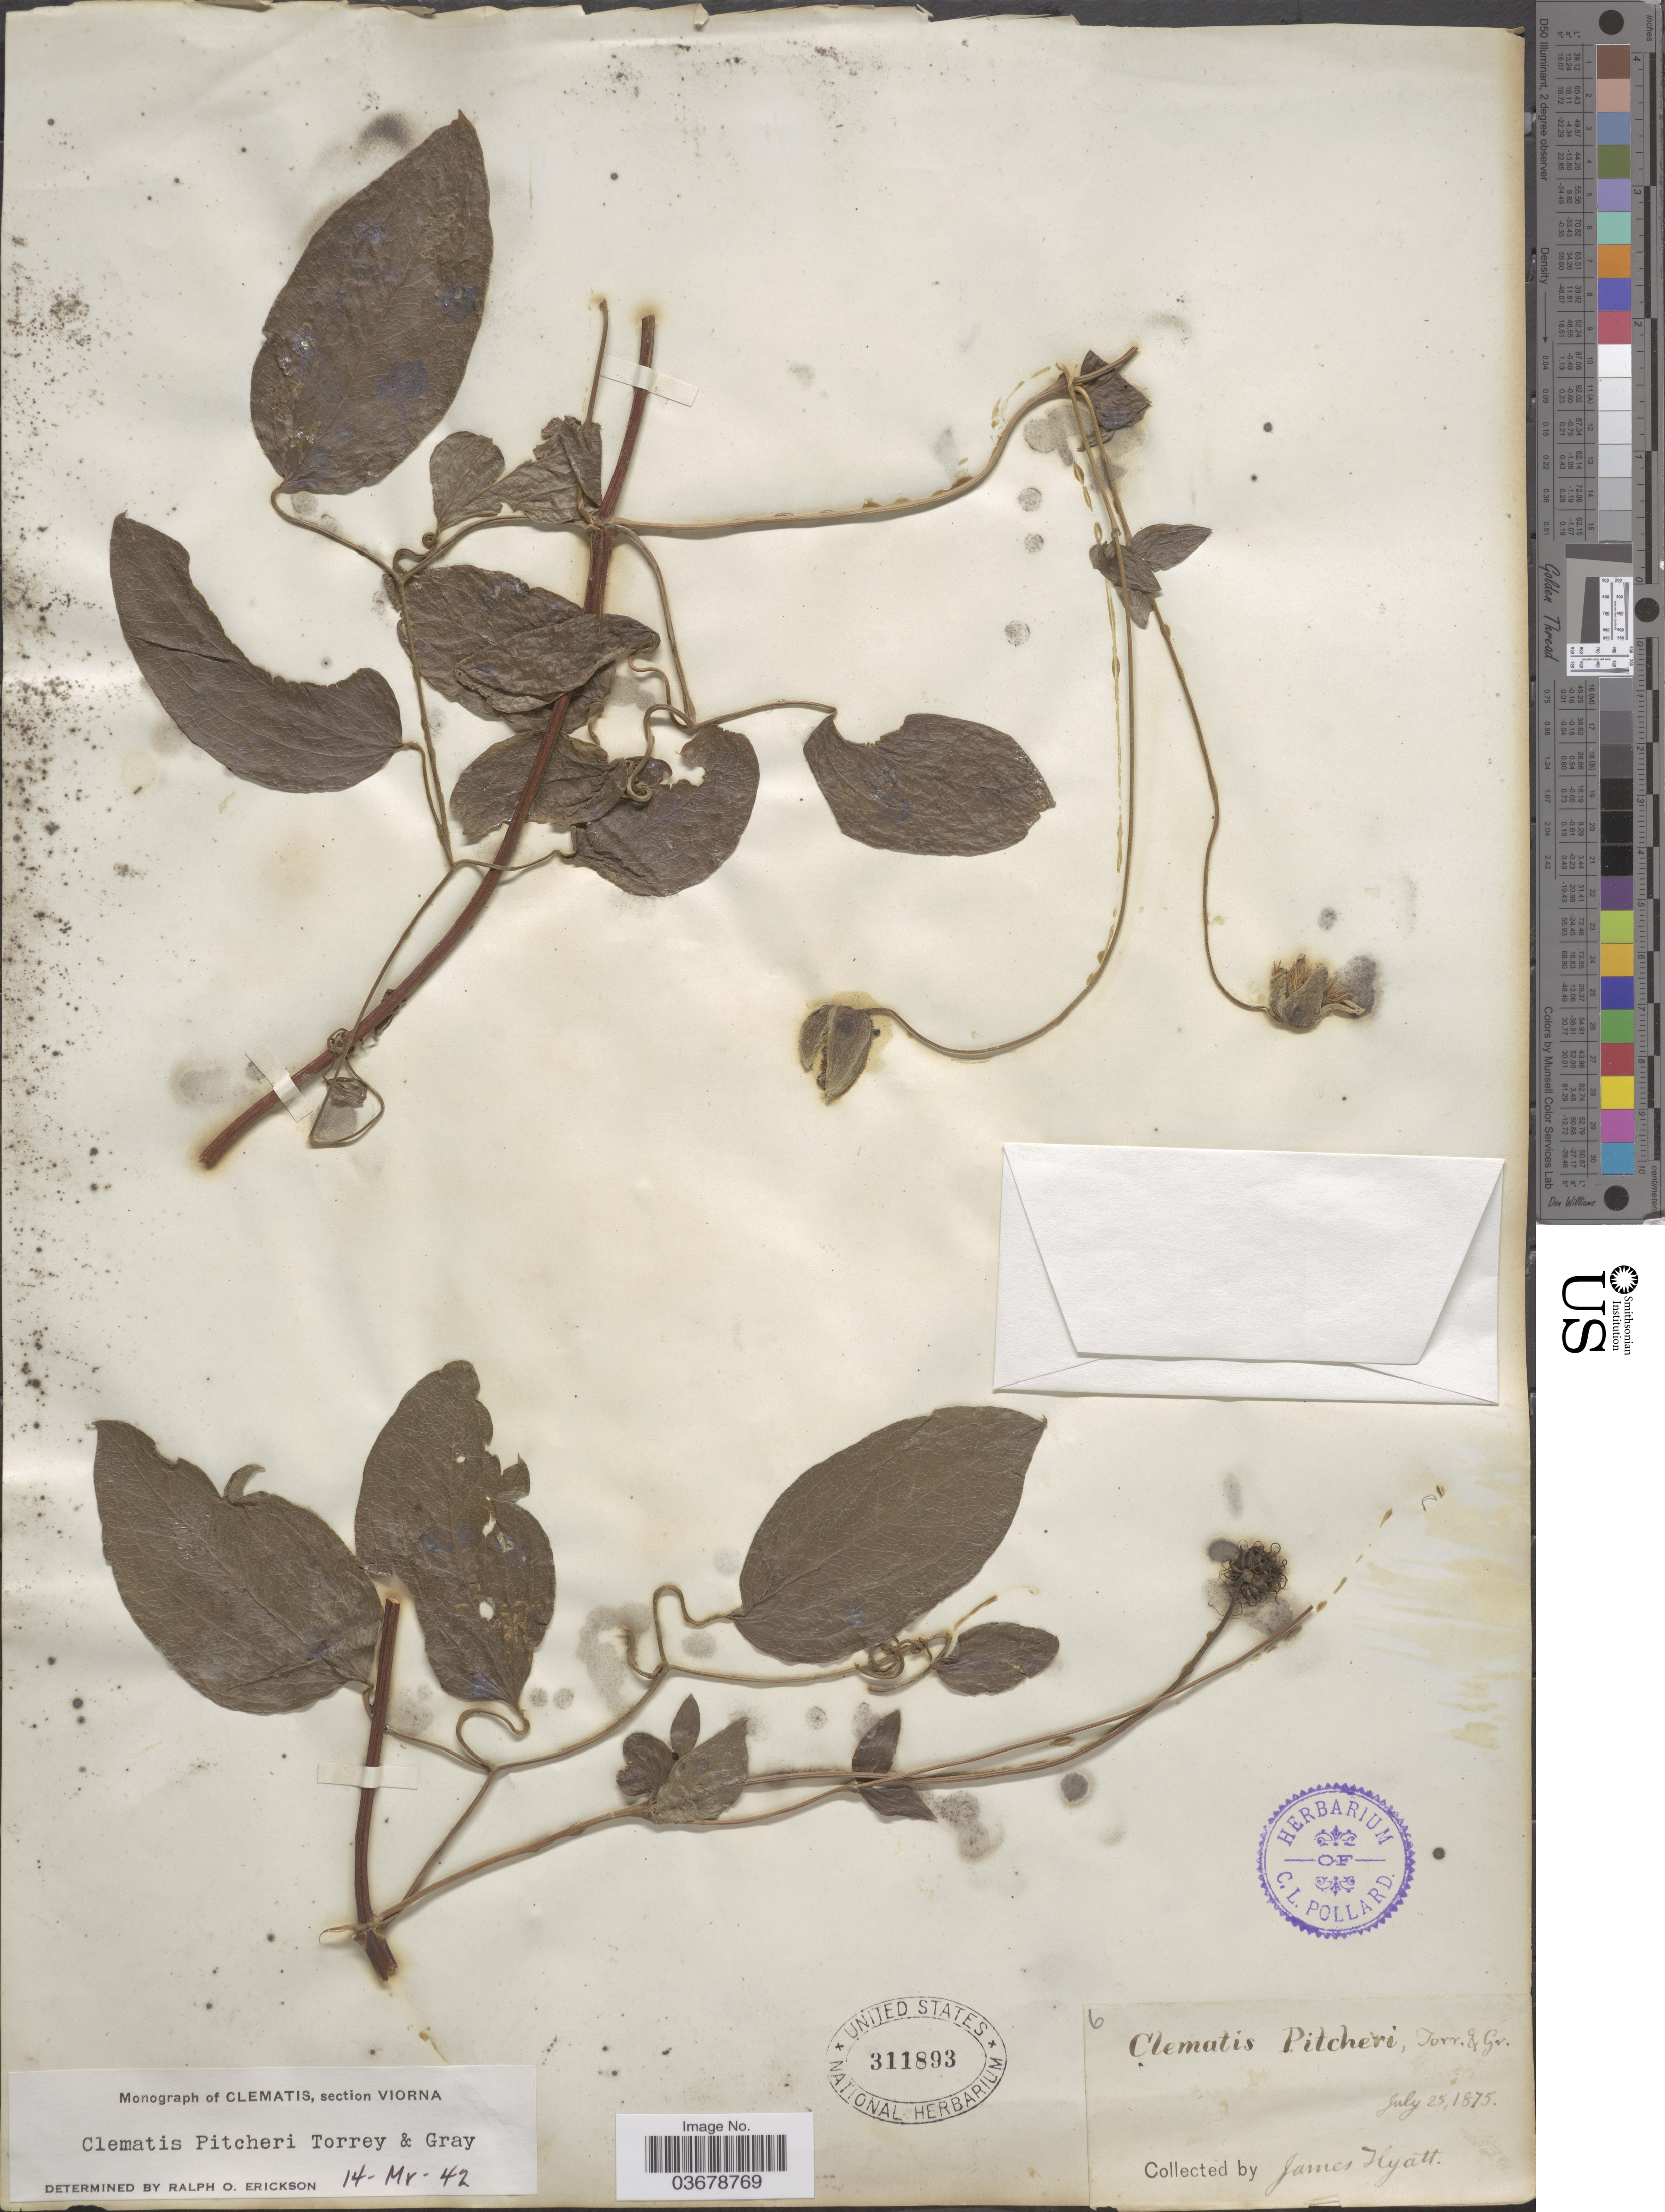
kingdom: Plantae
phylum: Tracheophyta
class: Magnoliopsida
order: Ranunculales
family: Ranunculaceae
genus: Clematis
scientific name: Clematis viorna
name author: L.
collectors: J. Hyatt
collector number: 6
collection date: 1875-07-25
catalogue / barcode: US 311893